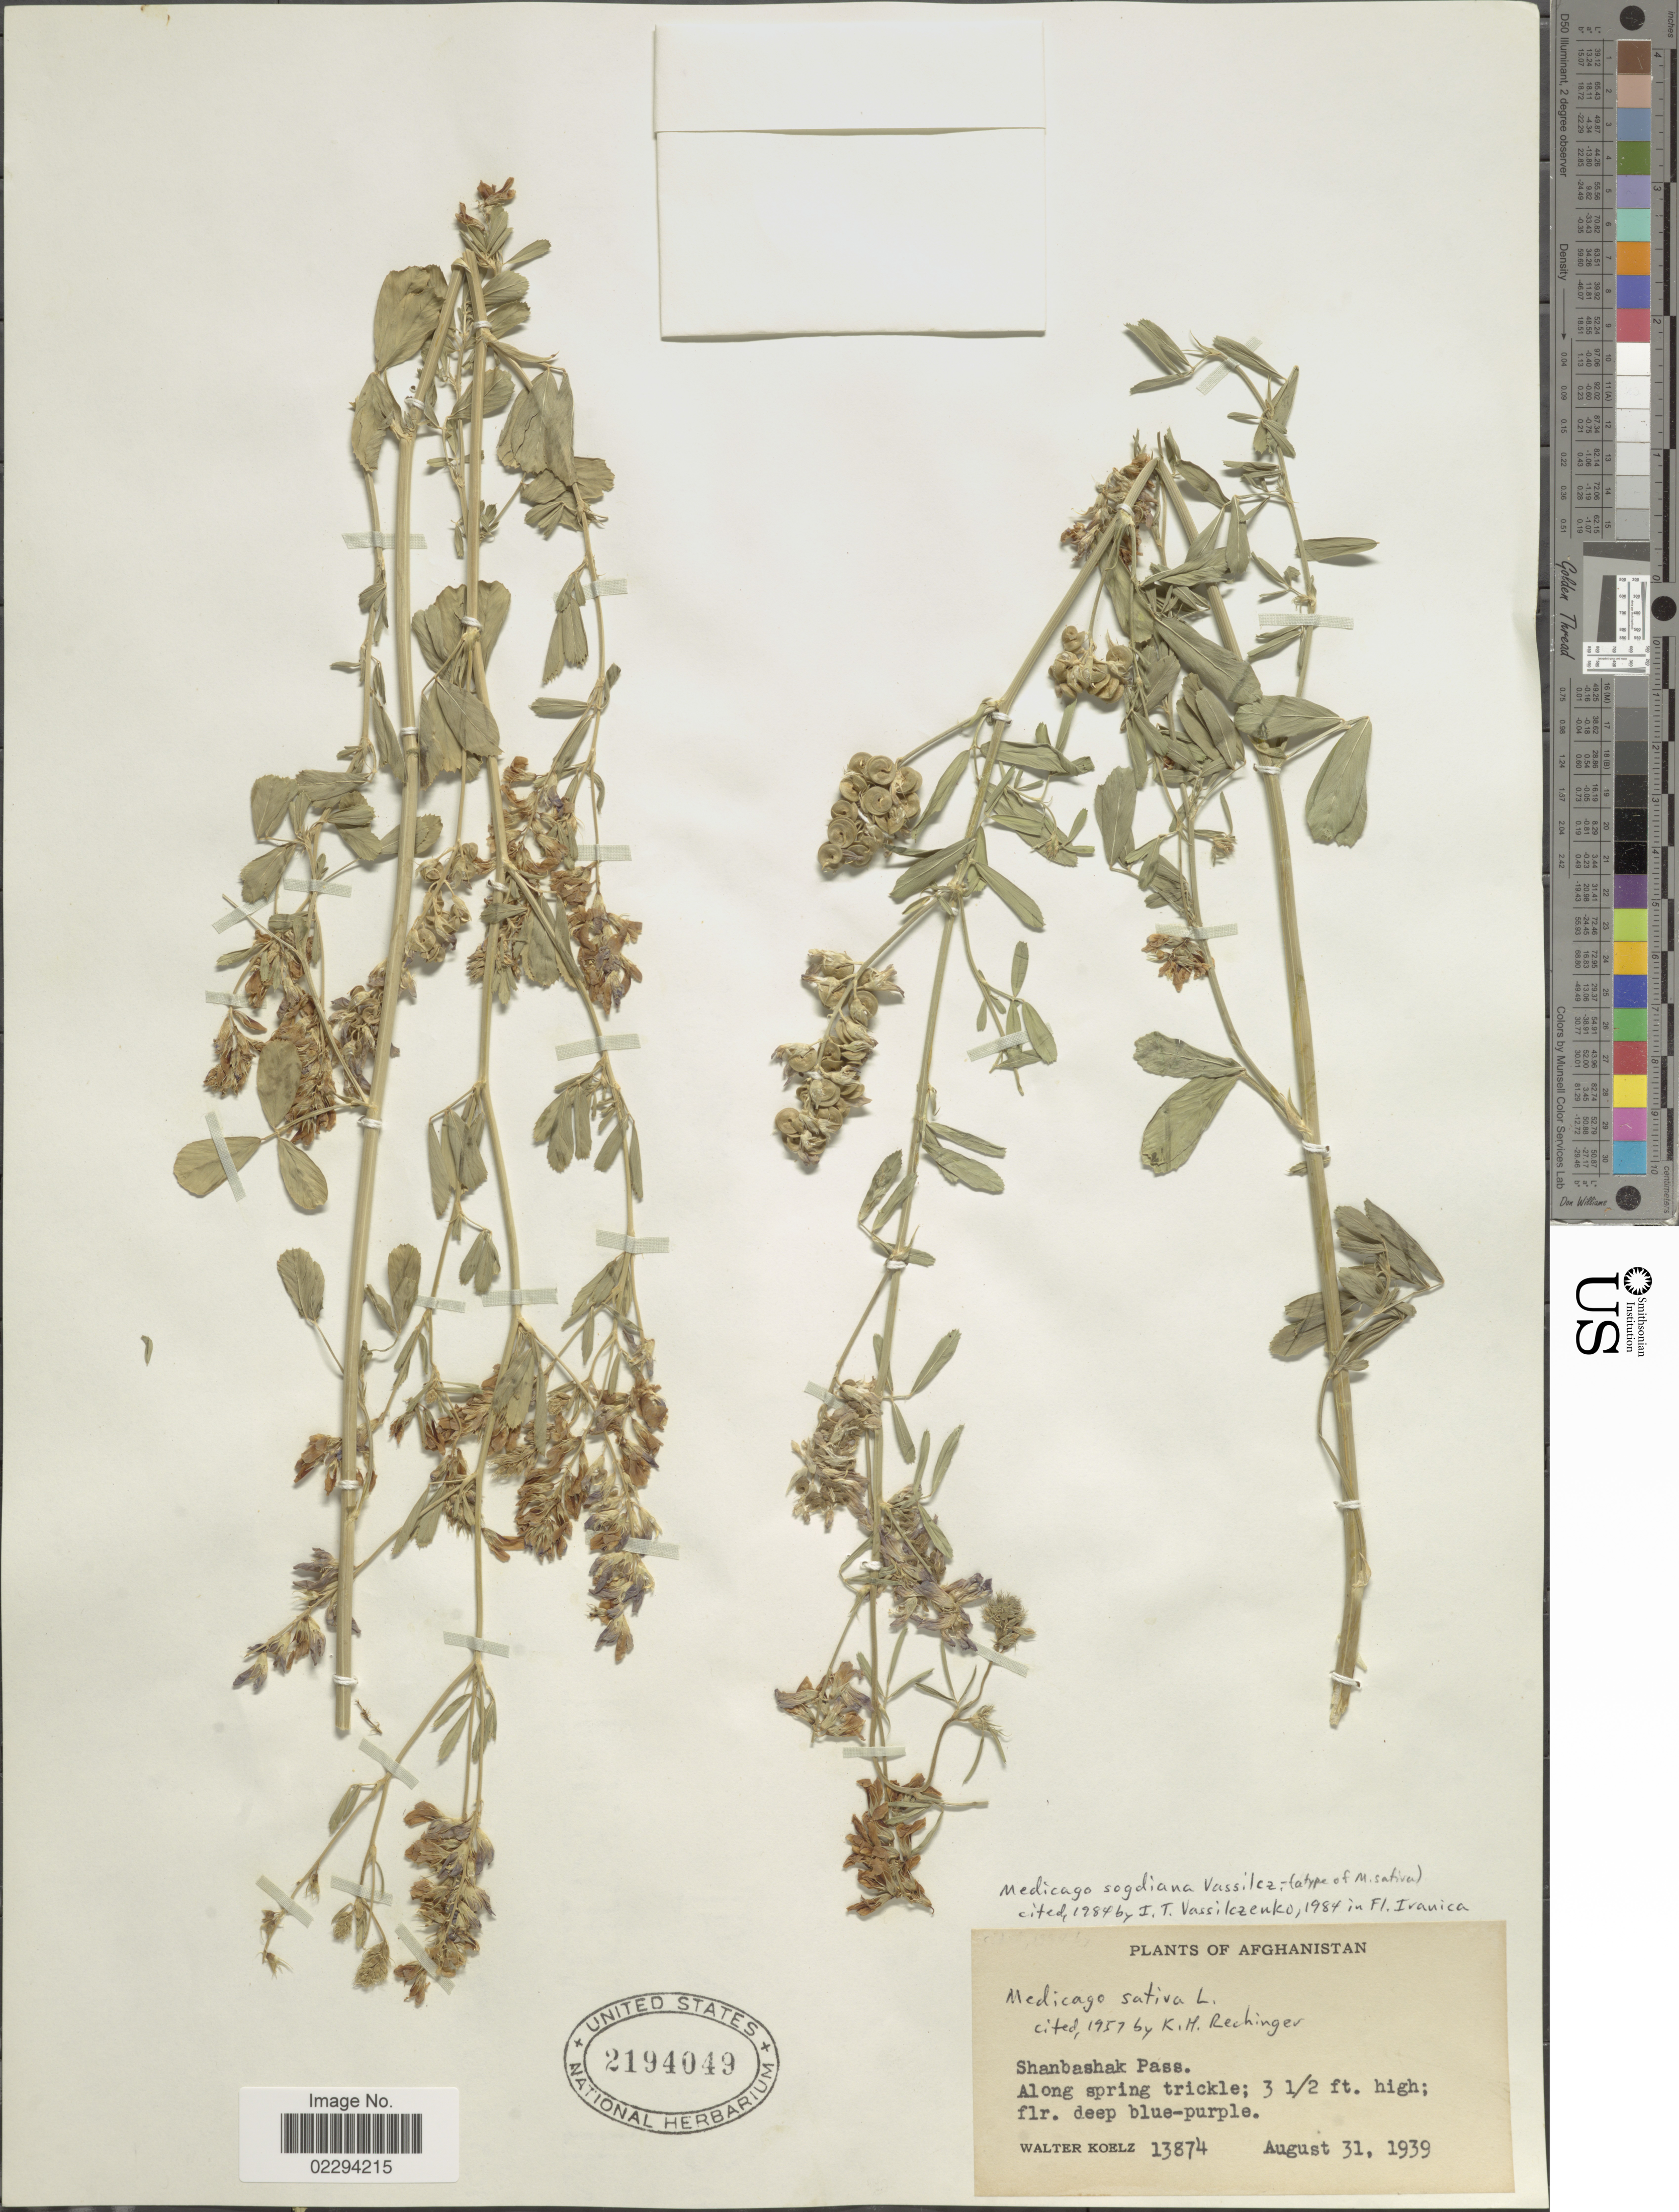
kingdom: Plantae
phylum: Tracheophyta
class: Magnoliopsida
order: Fabales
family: Fabaceae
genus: Medicago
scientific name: Medicago sativa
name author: L.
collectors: W. N. Koelz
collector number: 13874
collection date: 1939-08-31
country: Afghanistan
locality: Shanbashak Pass, along spring trickle.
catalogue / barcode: US 2194049